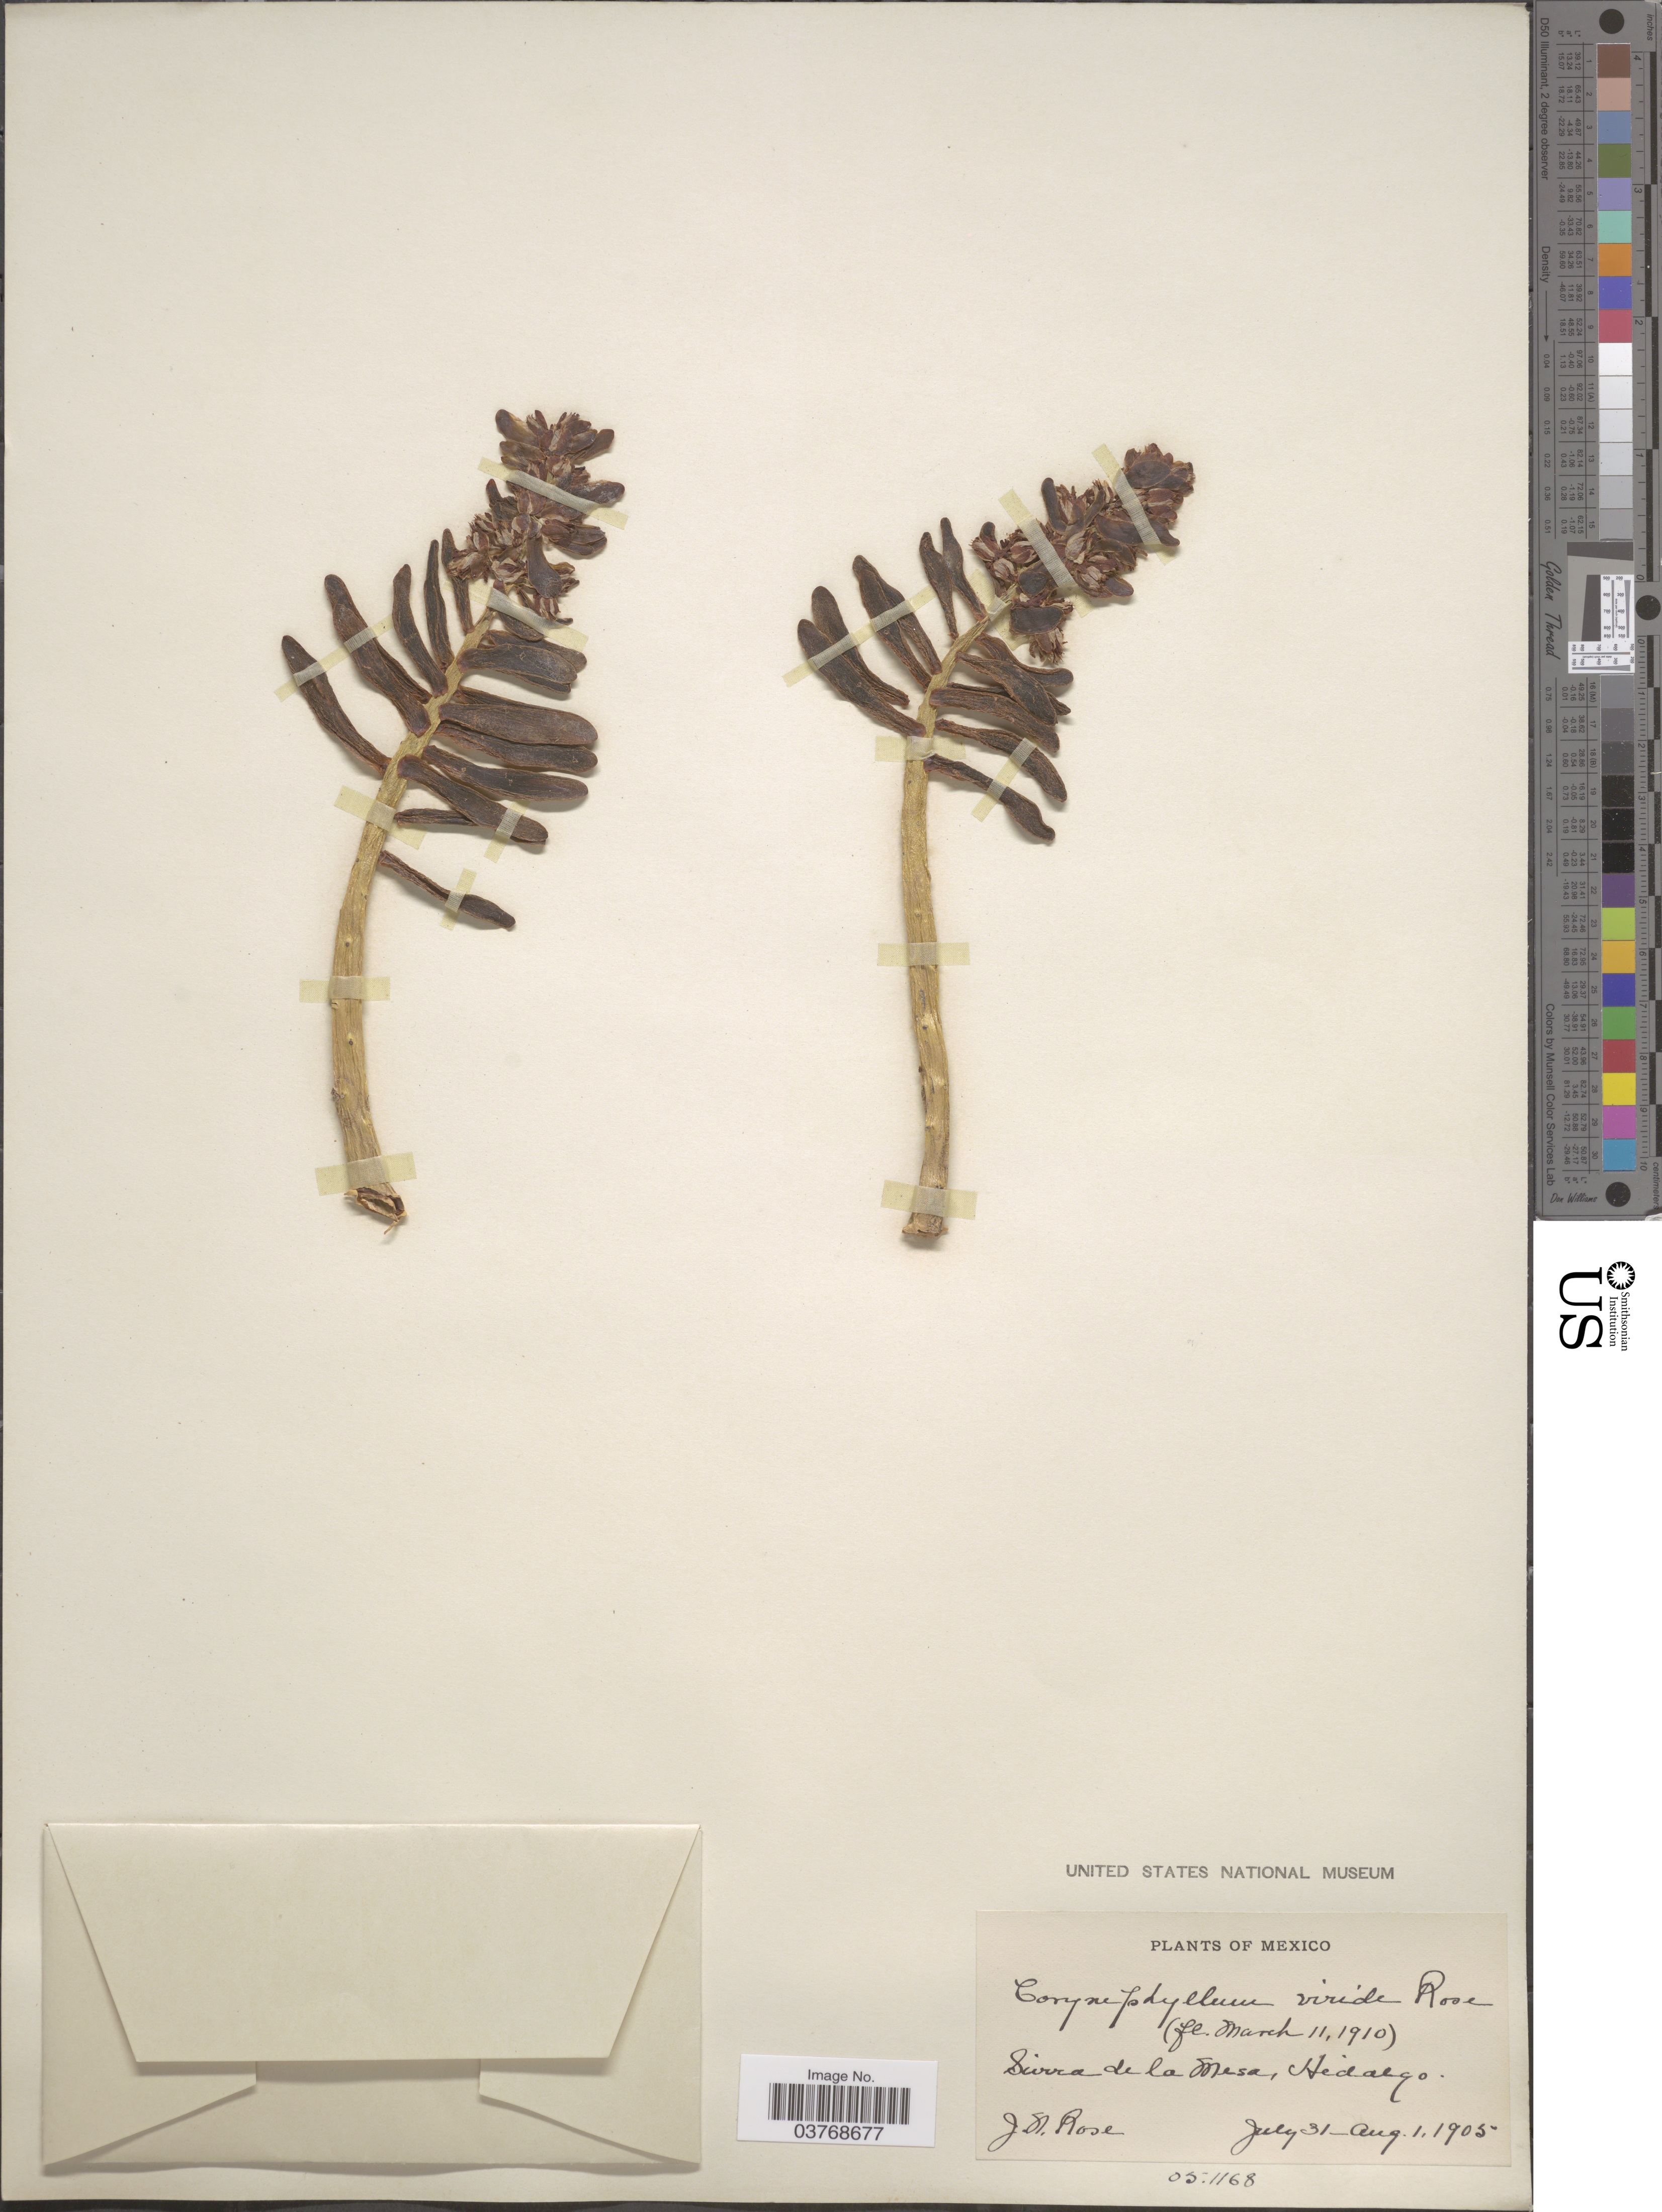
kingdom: Plantae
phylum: Tracheophyta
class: Magnoliopsida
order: Saxifragales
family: Crassulaceae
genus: Sedum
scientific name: Sedum corynephyllum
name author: Fröd.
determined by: Strong, Mark T., (BOT), Smithsonian Institution - National Museum of Natural History (UNITED STATES)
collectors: J. N. Rose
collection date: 1905-07-31/1905-08-01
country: Mexico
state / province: Hidalgo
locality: Sierra de la Mesa.